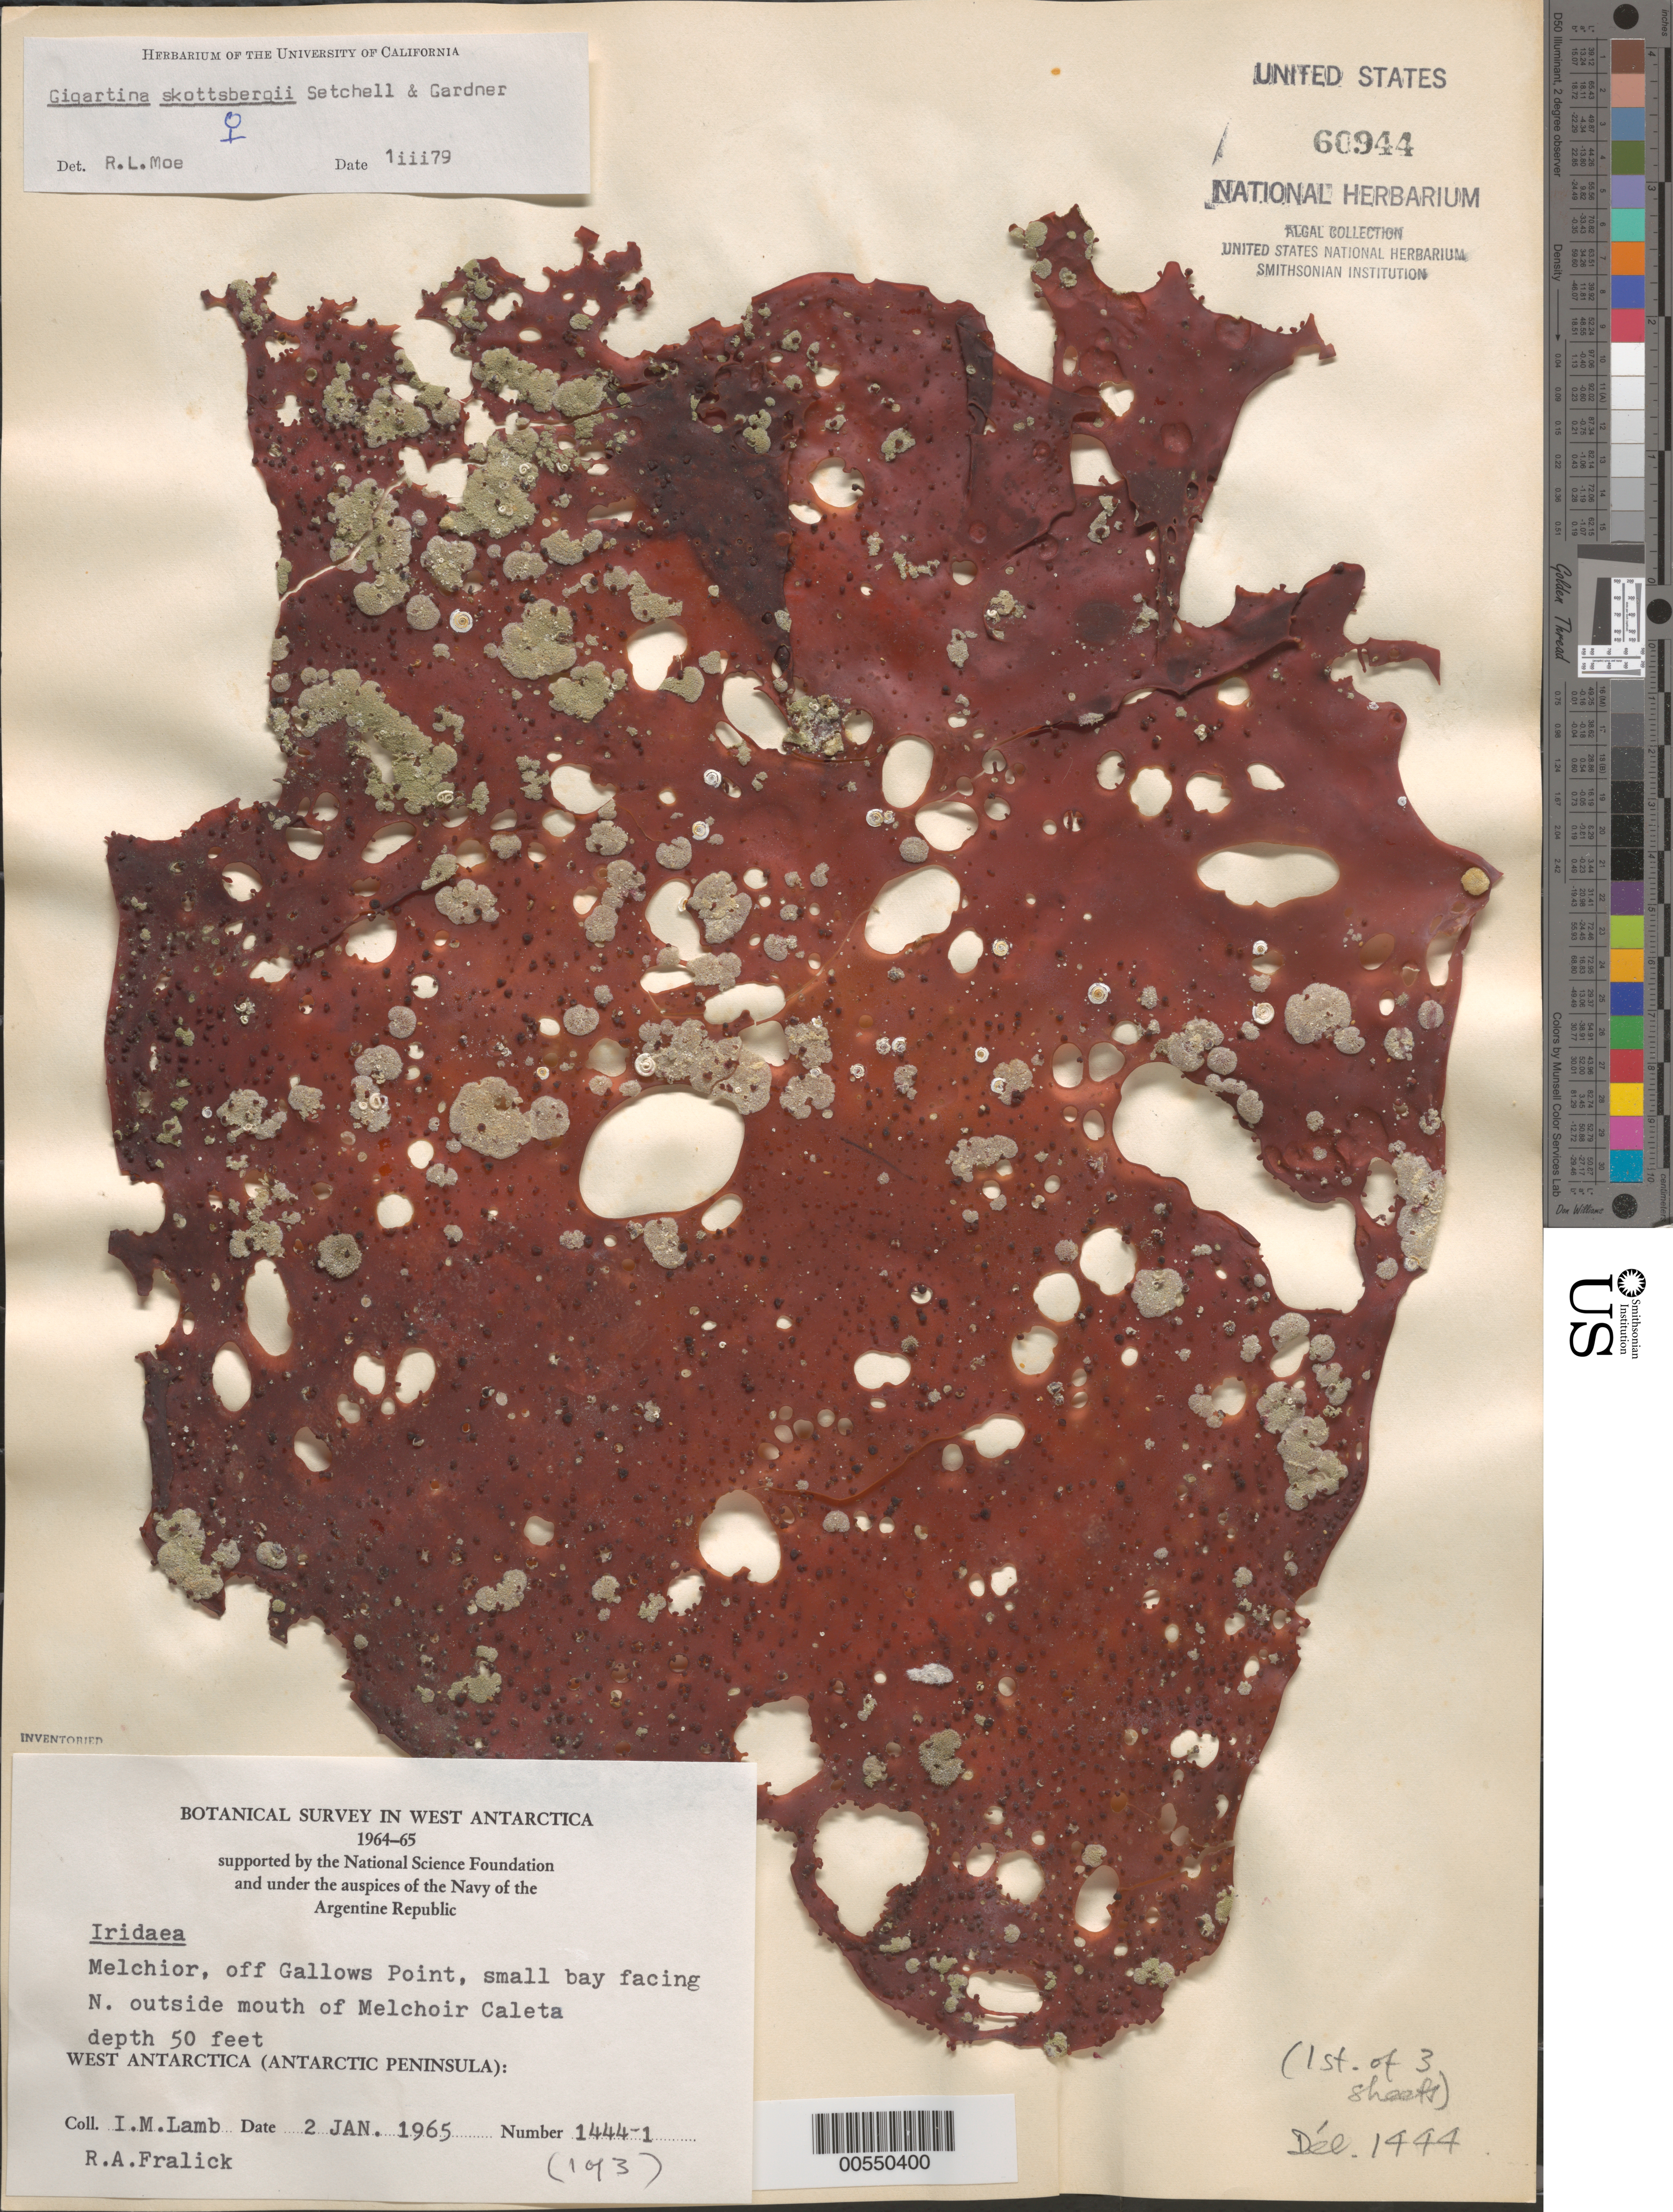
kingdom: Plantae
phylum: Rhodophyta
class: Florideophyceae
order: Gigartinales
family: Gigartinaceae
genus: Sarcopeltis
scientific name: Sarcopeltis skottsbergii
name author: (Setchell & N.L. Gardner) Hommersand et al.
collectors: I. M. Lamb & R. Fralick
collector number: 1444-1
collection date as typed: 02 Jan 1965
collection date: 1965-01-02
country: Antarctica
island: Gamma Island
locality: Off Gallows Point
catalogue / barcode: US 60944